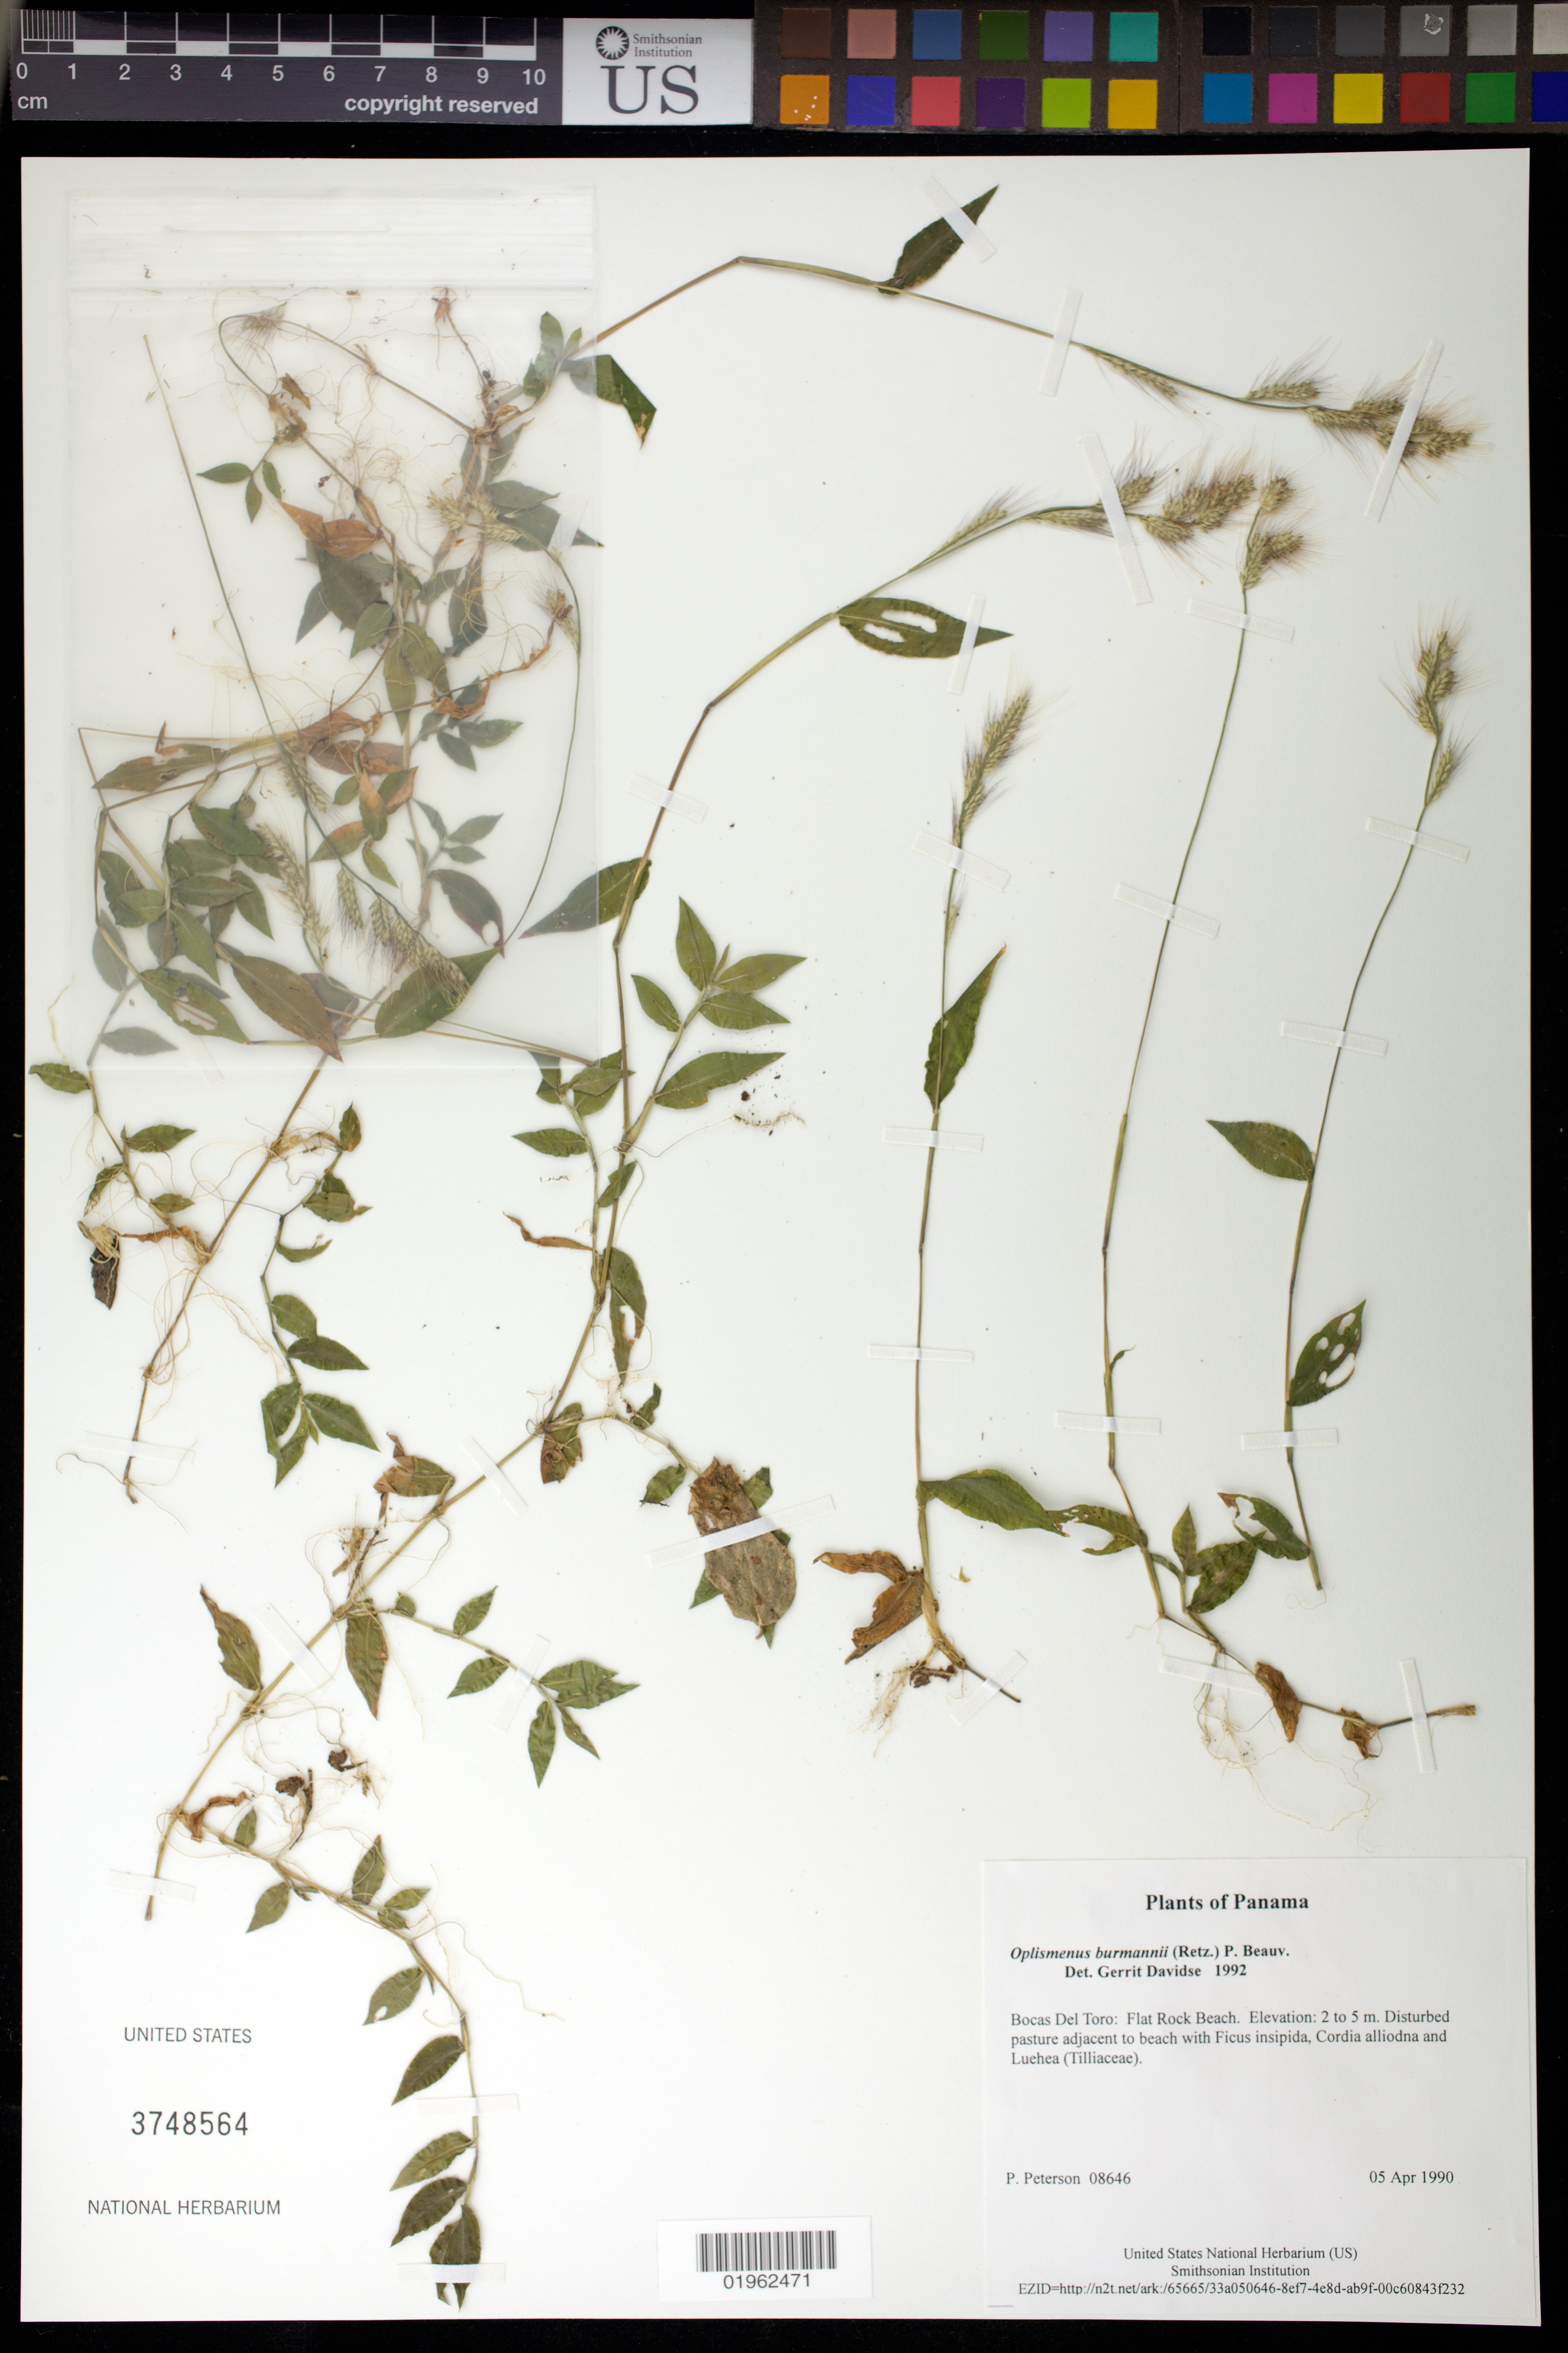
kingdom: Plantae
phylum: Tracheophyta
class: Liliopsida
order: Poales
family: Poaceae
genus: Oplismenus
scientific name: Oplismenus burmannii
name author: (Retz.) P. Beauv.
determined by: Davidse, Gerrit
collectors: P. M. Peterson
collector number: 08646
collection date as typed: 05 Apr 1990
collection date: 1990-04-05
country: Panama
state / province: Bocas del Toro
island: Colón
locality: Flat Rock Beach.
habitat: Disturbed pasture adjacent to beach with Ficus insipida, Cordia alliodna and Luehea (Tilliaceae).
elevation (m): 2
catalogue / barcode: US 3748564